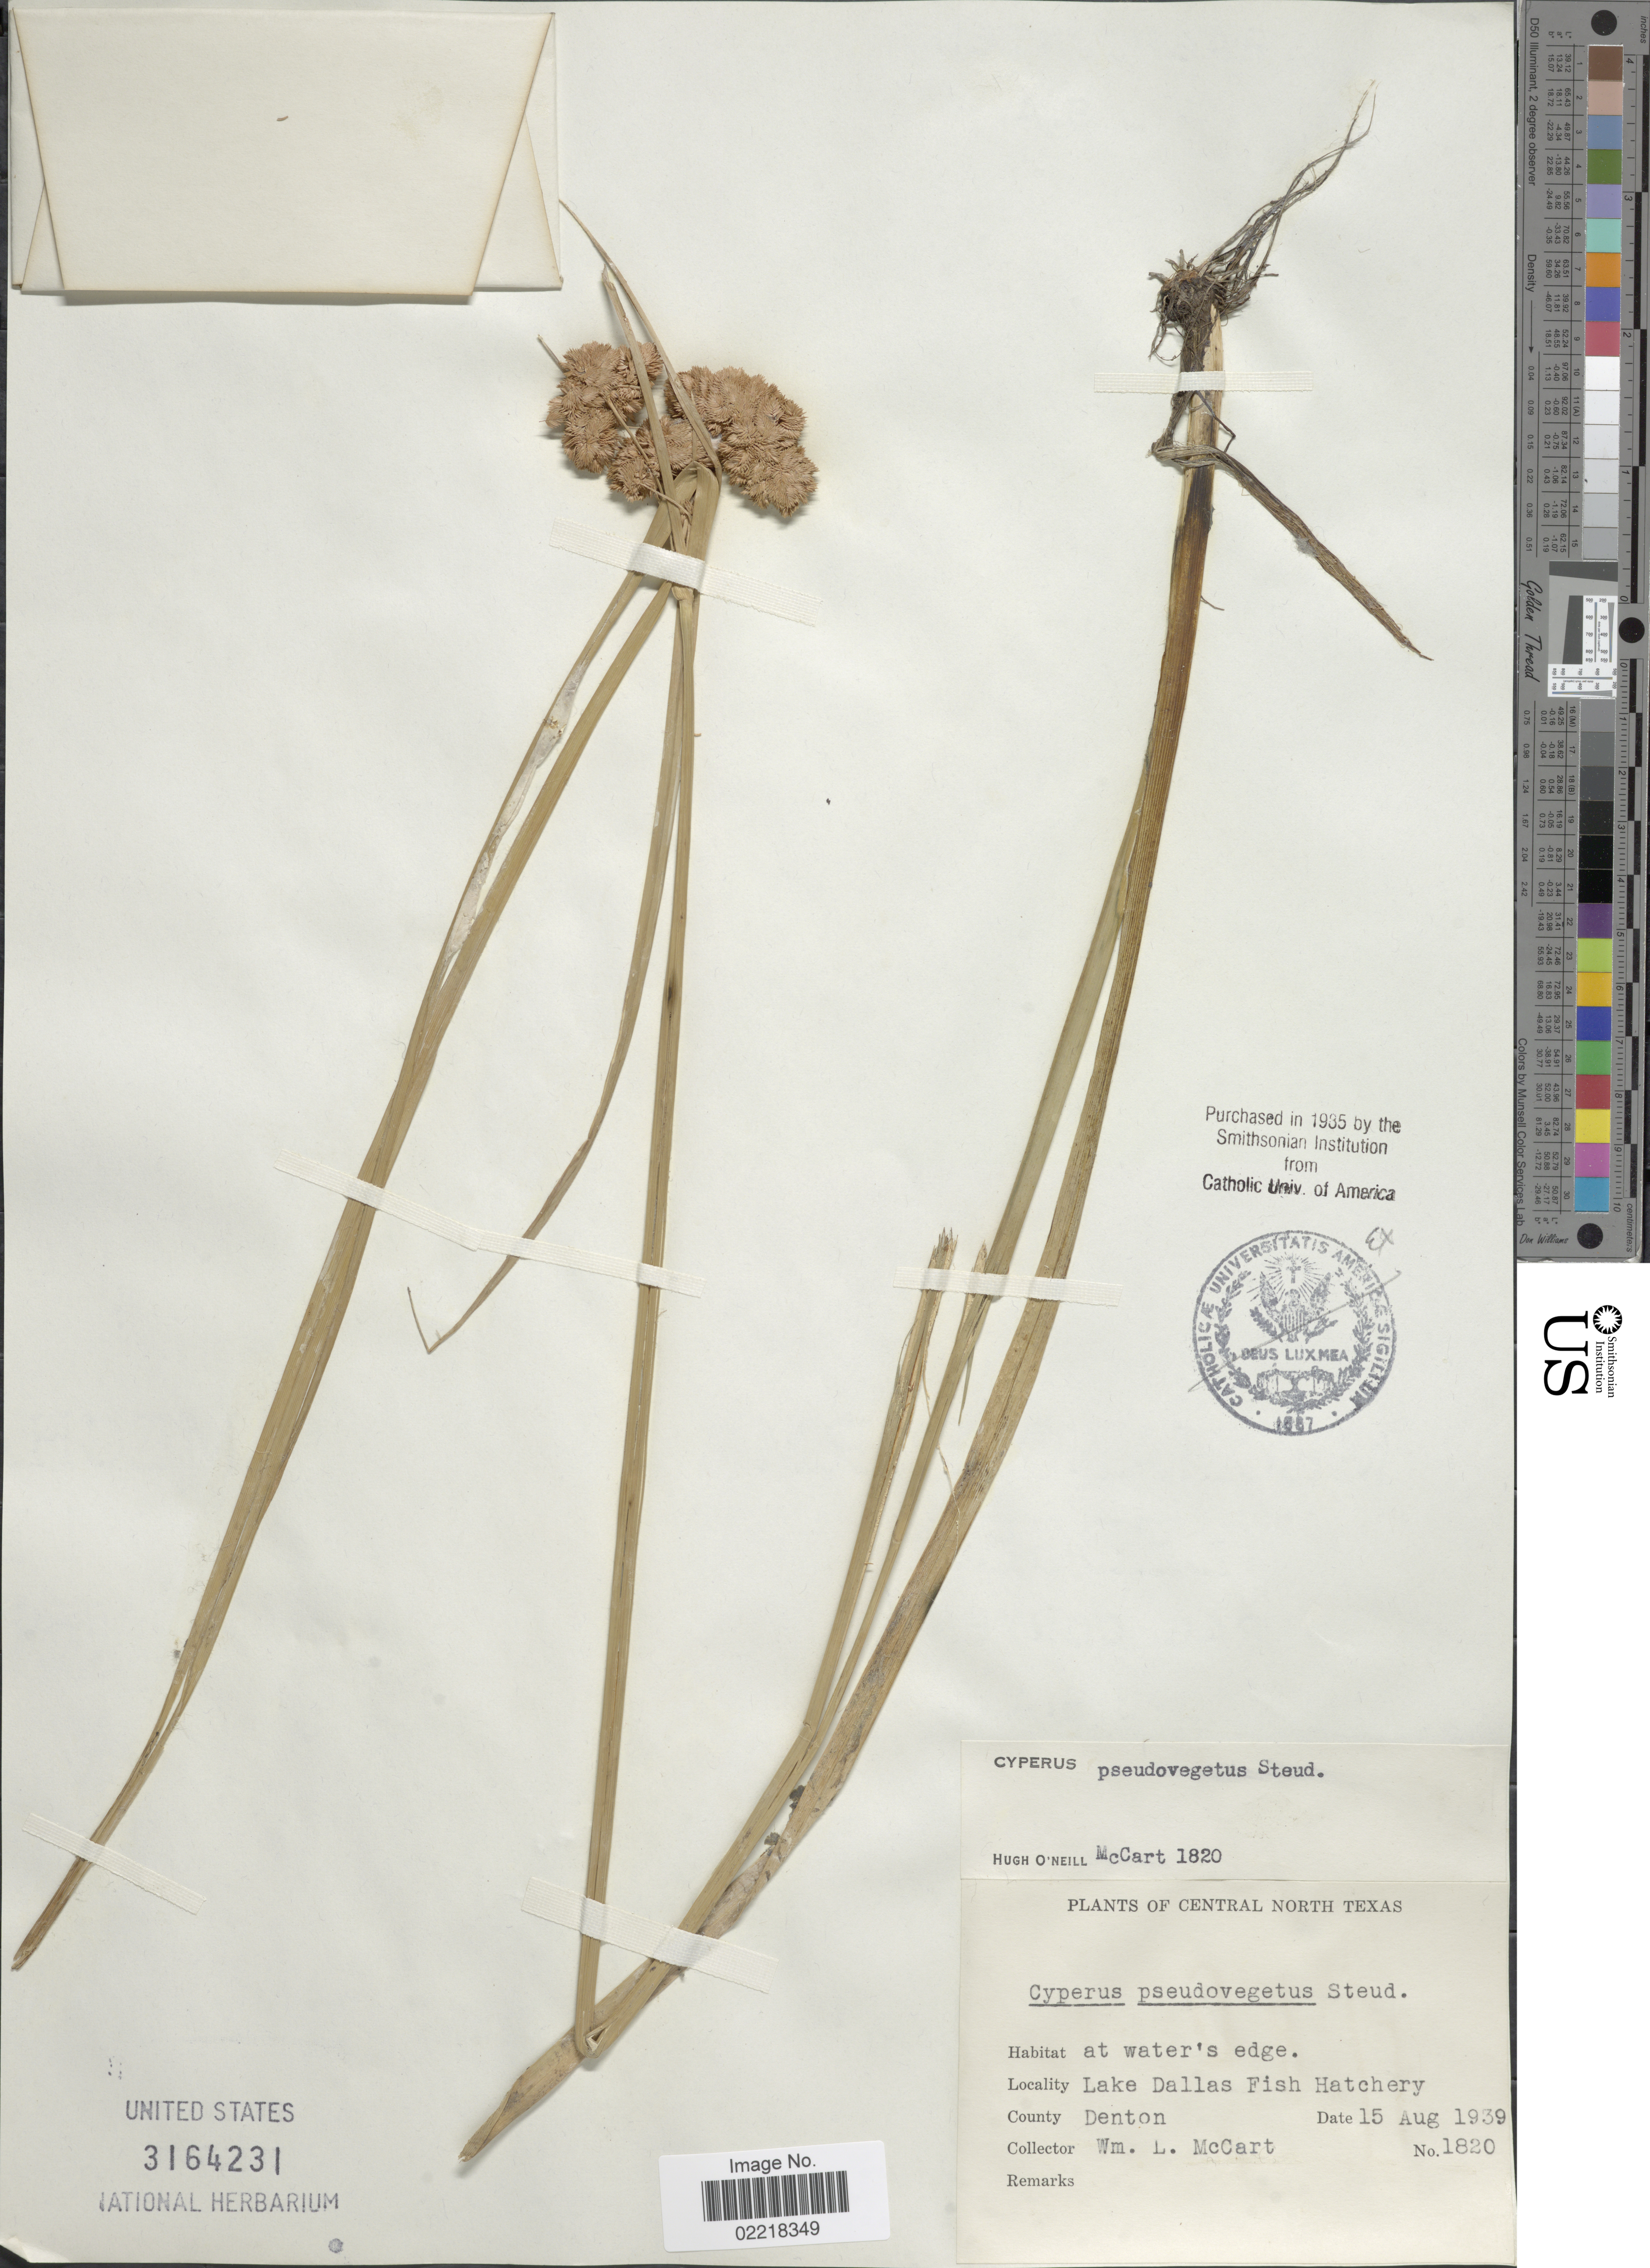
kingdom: Plantae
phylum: Tracheophyta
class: Liliopsida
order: Poales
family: Cyperaceae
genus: Cyperus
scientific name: Cyperus pseudovegetus Steud.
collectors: W. McCart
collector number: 1820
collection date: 1939-08-15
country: United States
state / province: Texas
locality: Central North Texas, water's edge, Lake Dallas Fish Hatchery, County Denton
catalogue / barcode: US 3164231